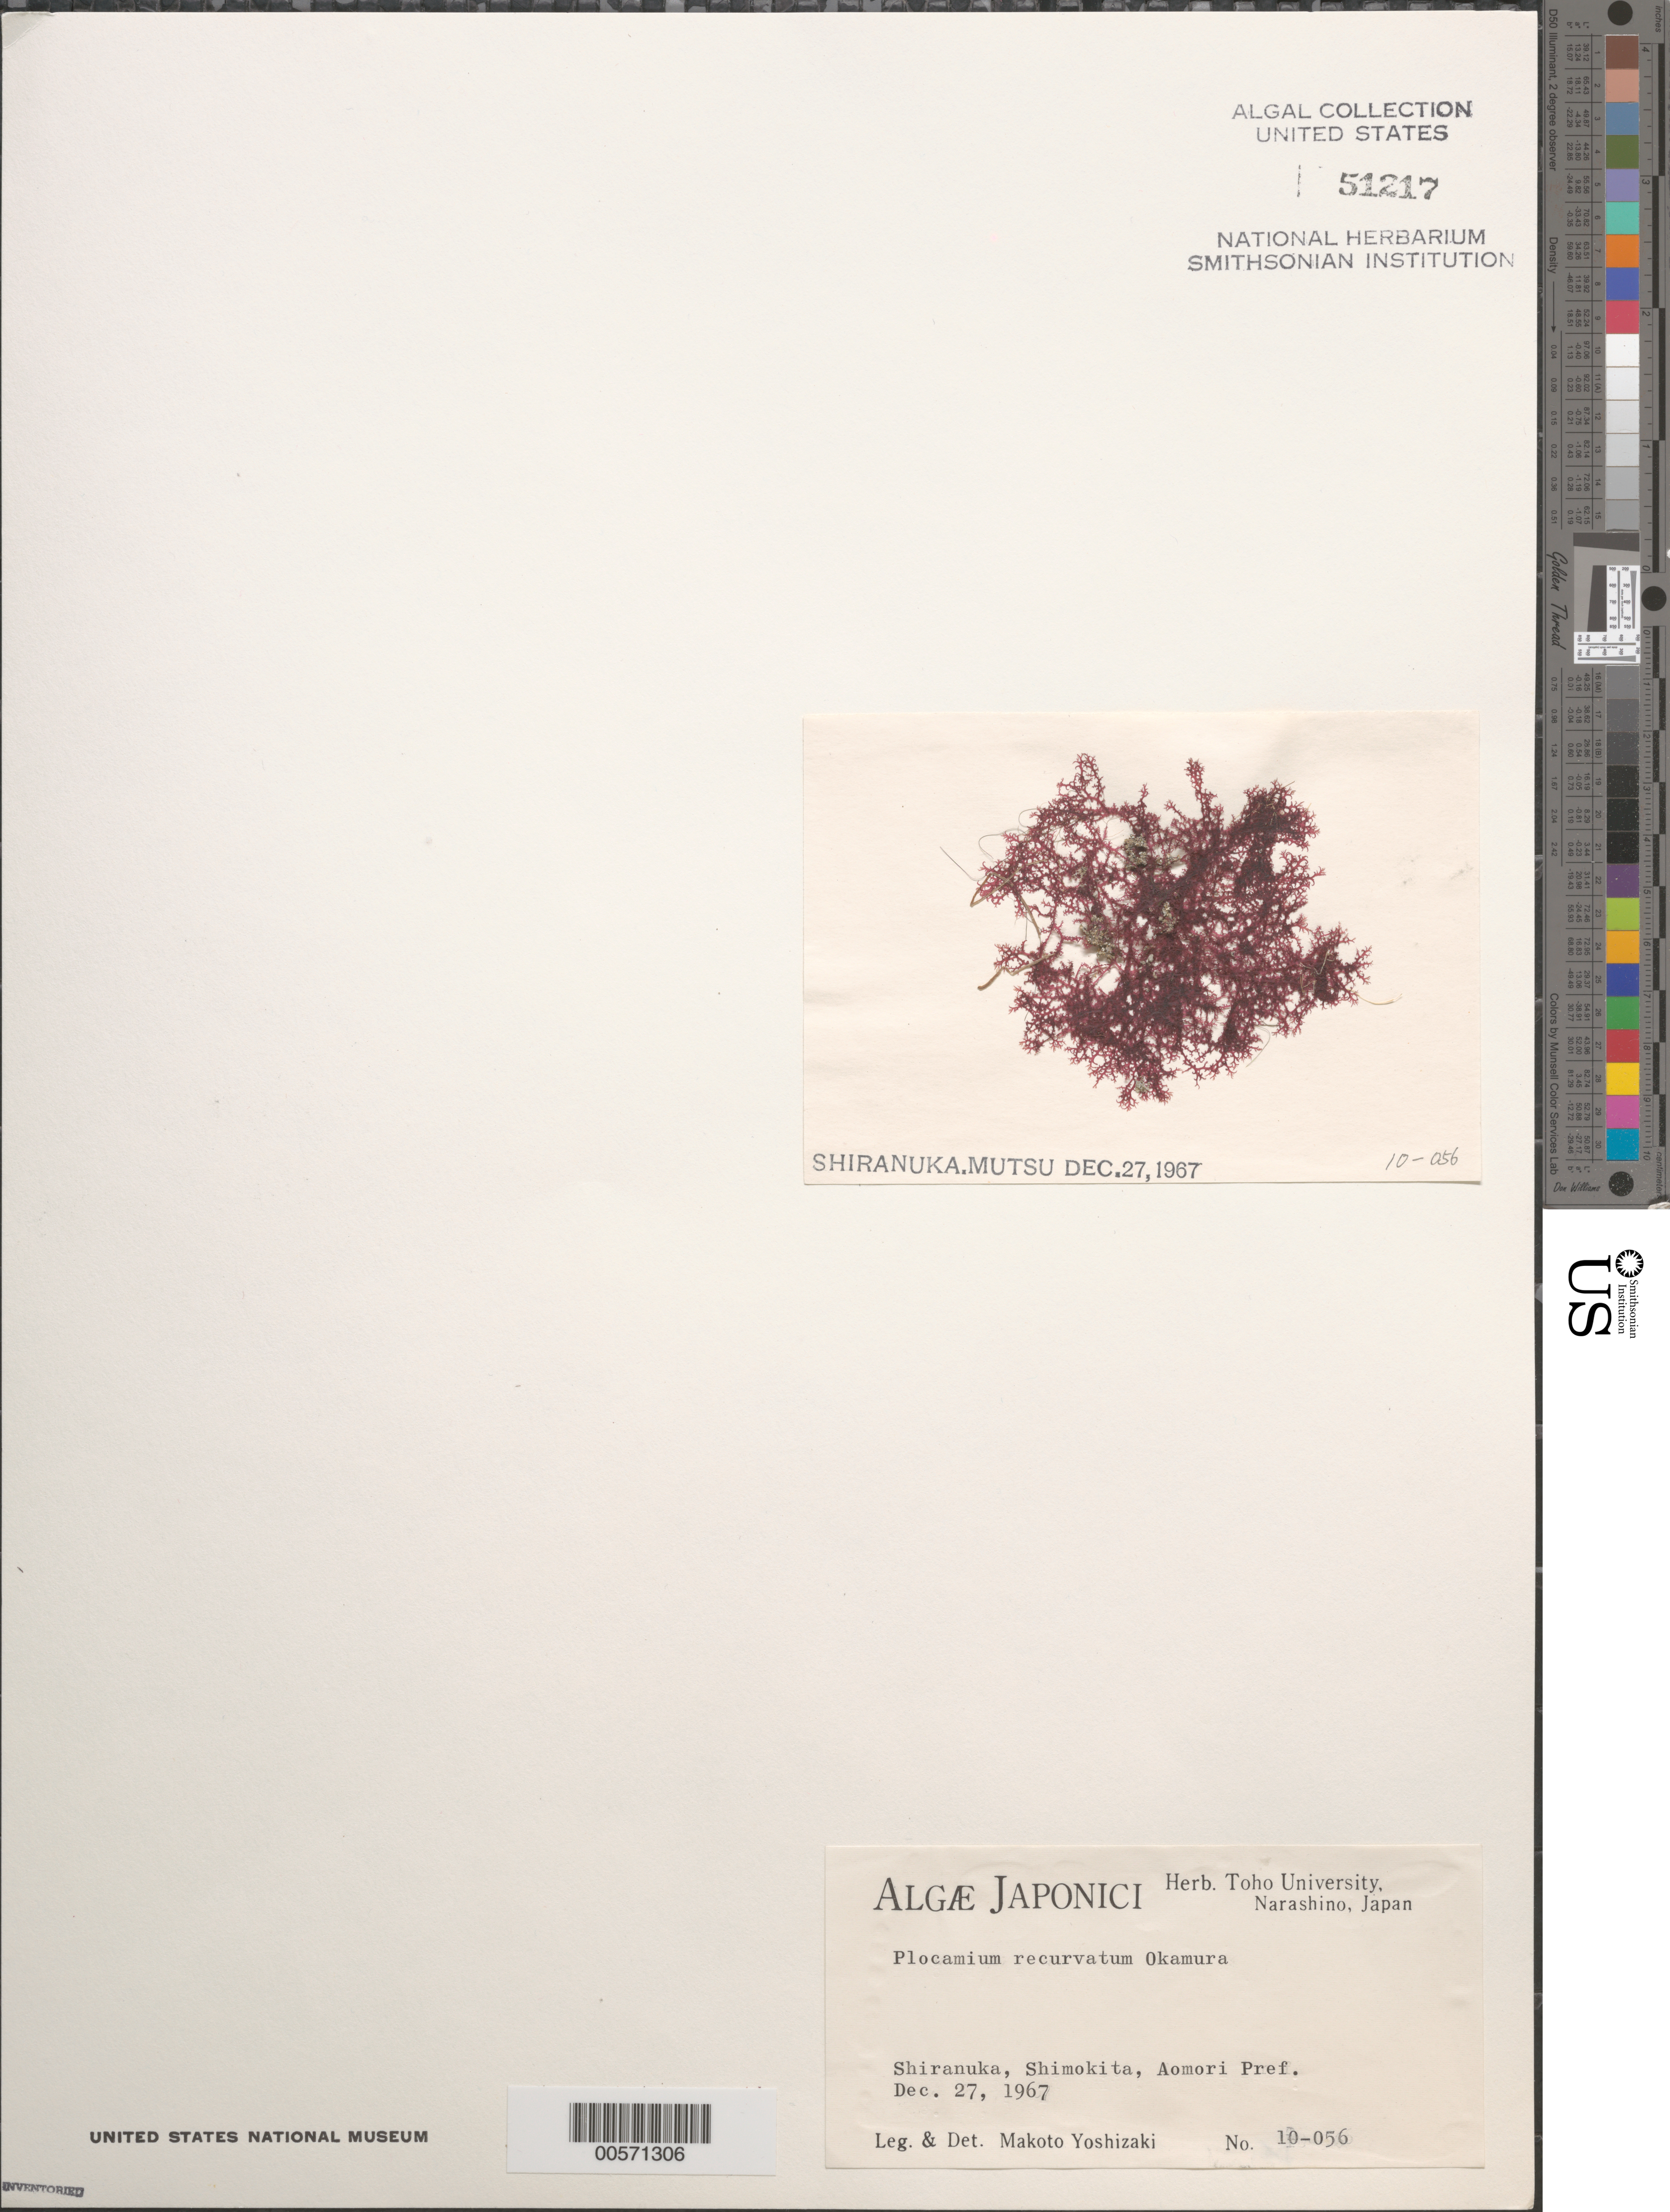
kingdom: Plantae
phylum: Rhodophyta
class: Florideophyceae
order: Plocamiales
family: Plocamiaceae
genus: Plocamium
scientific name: Plocamium recurvatum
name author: Okamura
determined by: Yoshizaki, M.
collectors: M. Yoshizaki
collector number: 10-056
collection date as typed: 27 Dec 1967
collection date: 1967-12-27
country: Japan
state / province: Aomori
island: Honshu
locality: Shiranuka, Shimokita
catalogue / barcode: US 51217